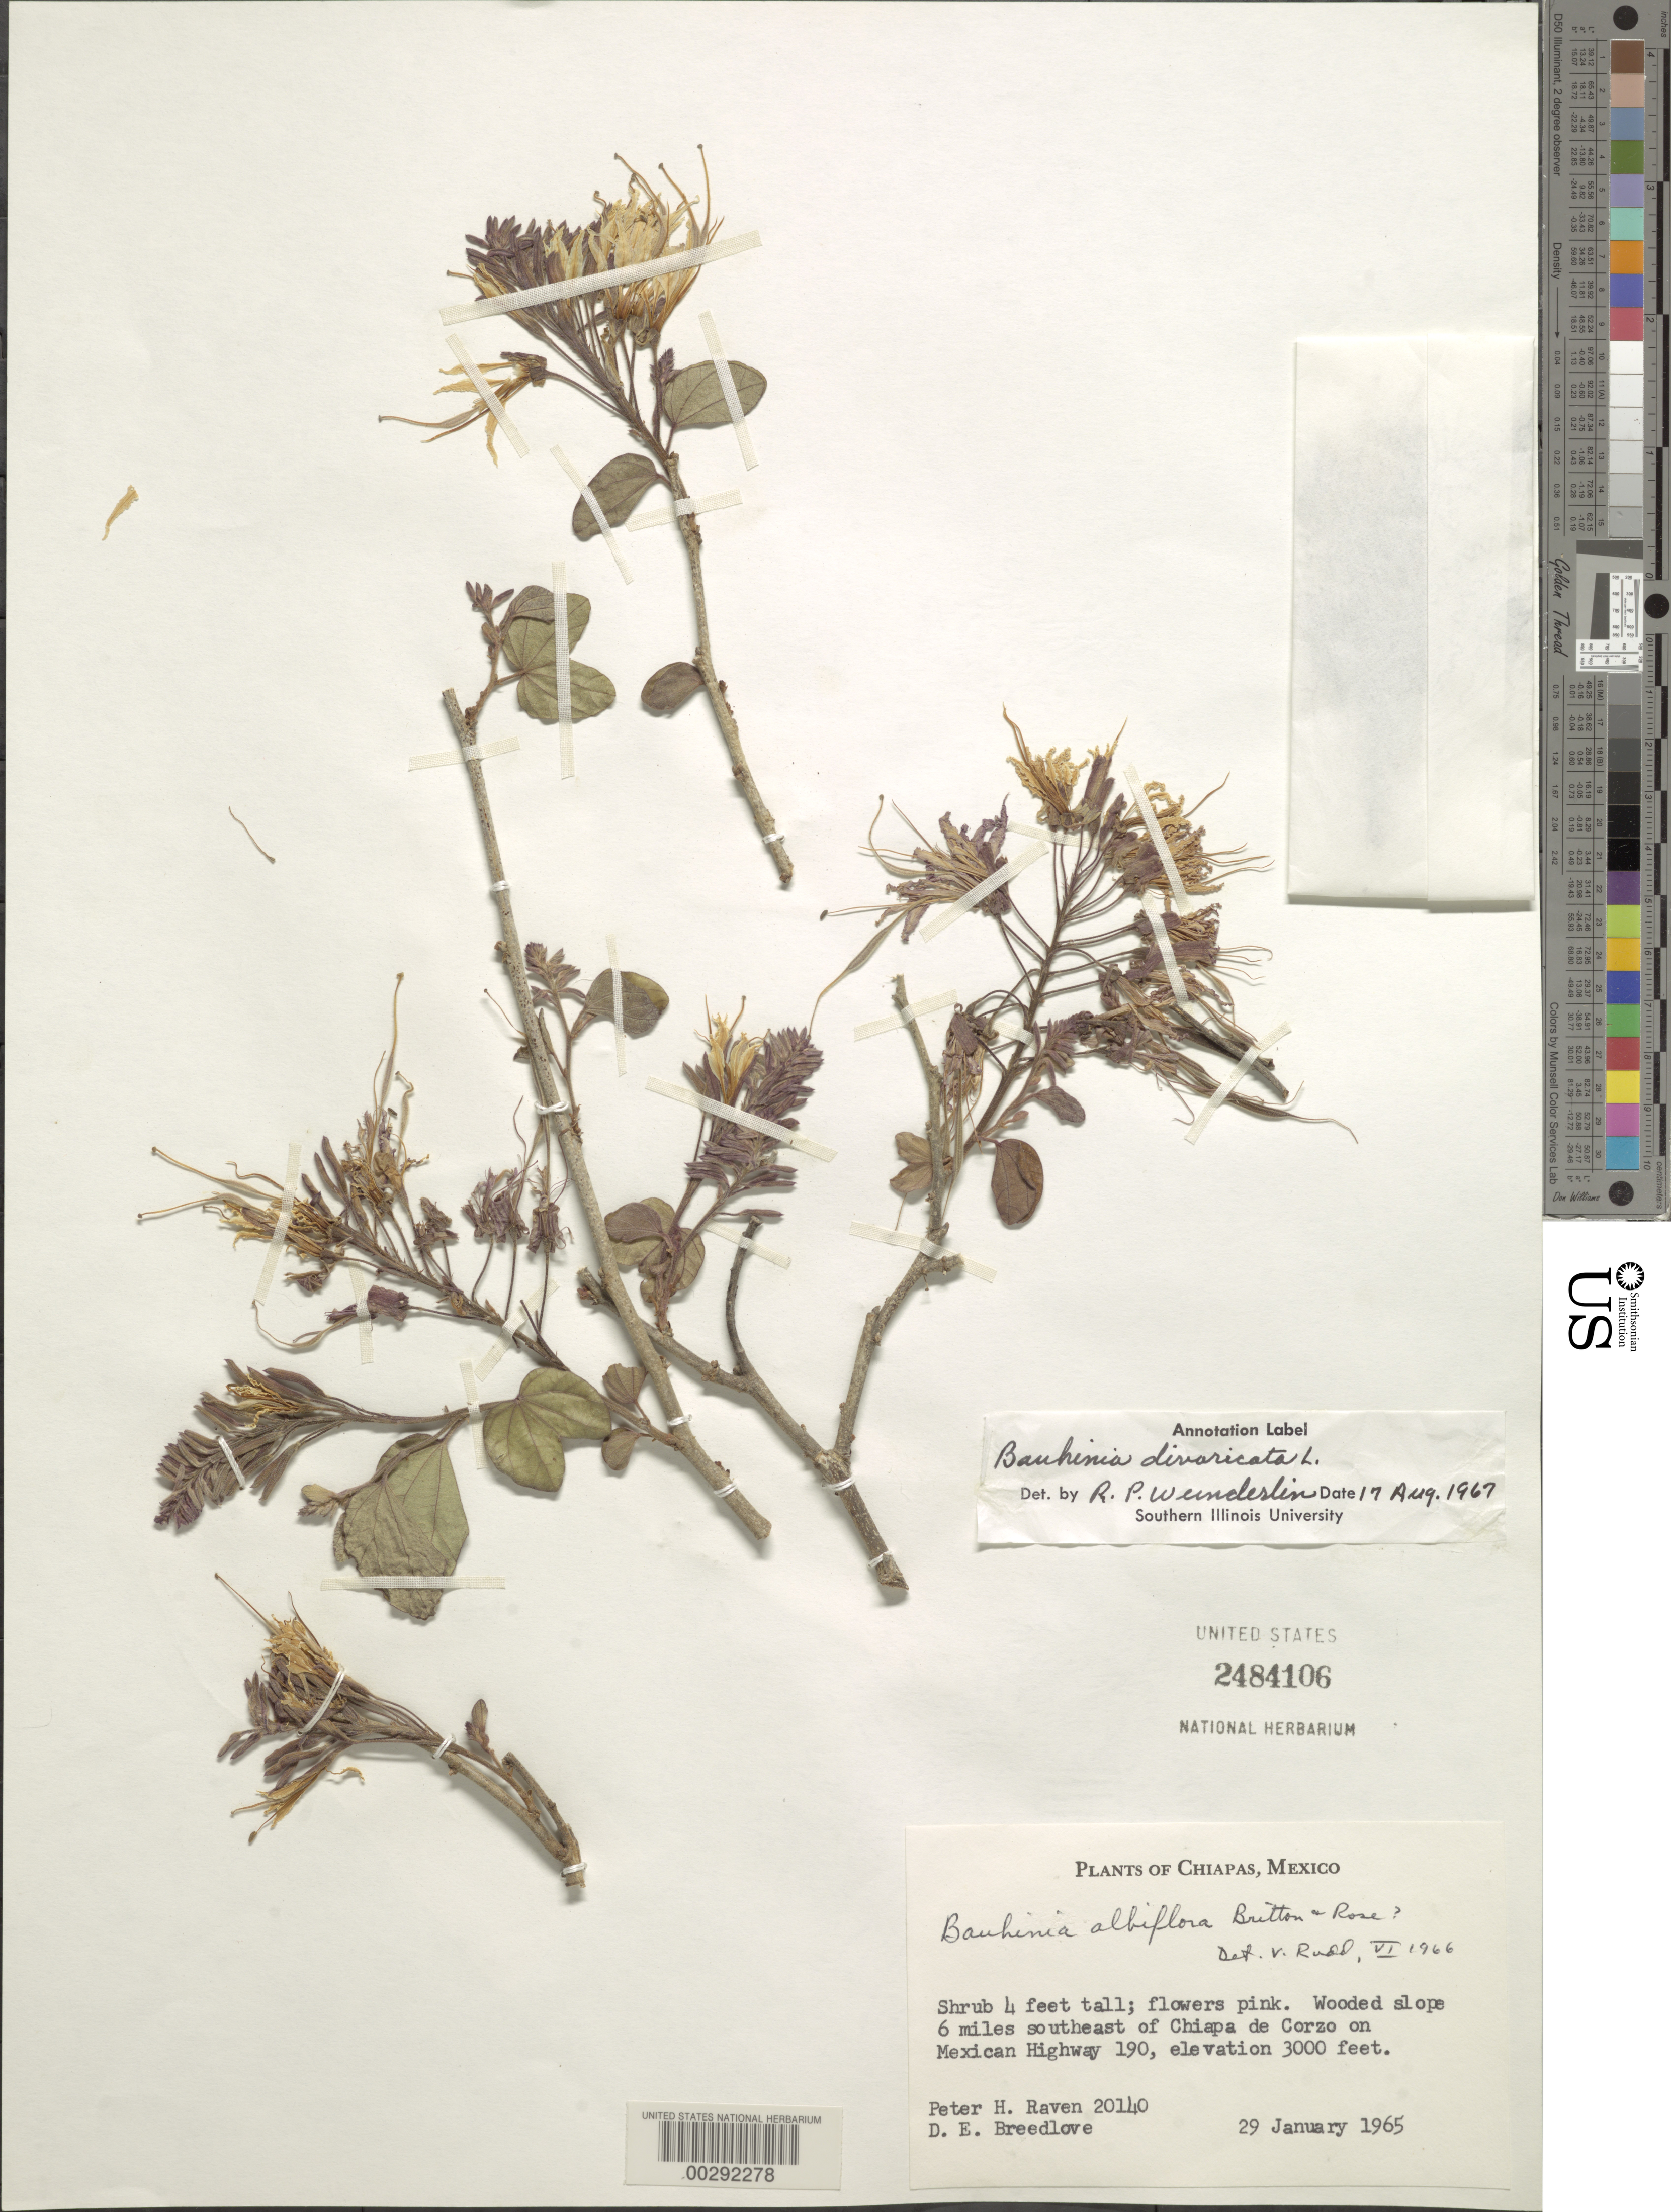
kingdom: Plantae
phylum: Tracheophyta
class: Magnoliopsida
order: Fabales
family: Fabaceae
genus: Bauhinia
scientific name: Bauhinia divaricata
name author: L.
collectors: P. H. Raven & D. E. Breedlove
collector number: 20140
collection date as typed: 29 Jan 1965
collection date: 1965-01-29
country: Mexico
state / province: Chiapas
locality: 6 mi SE of Chiapa de Corzo on Mexican highway 190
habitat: Wooded slope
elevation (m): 914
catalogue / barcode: US 2484106